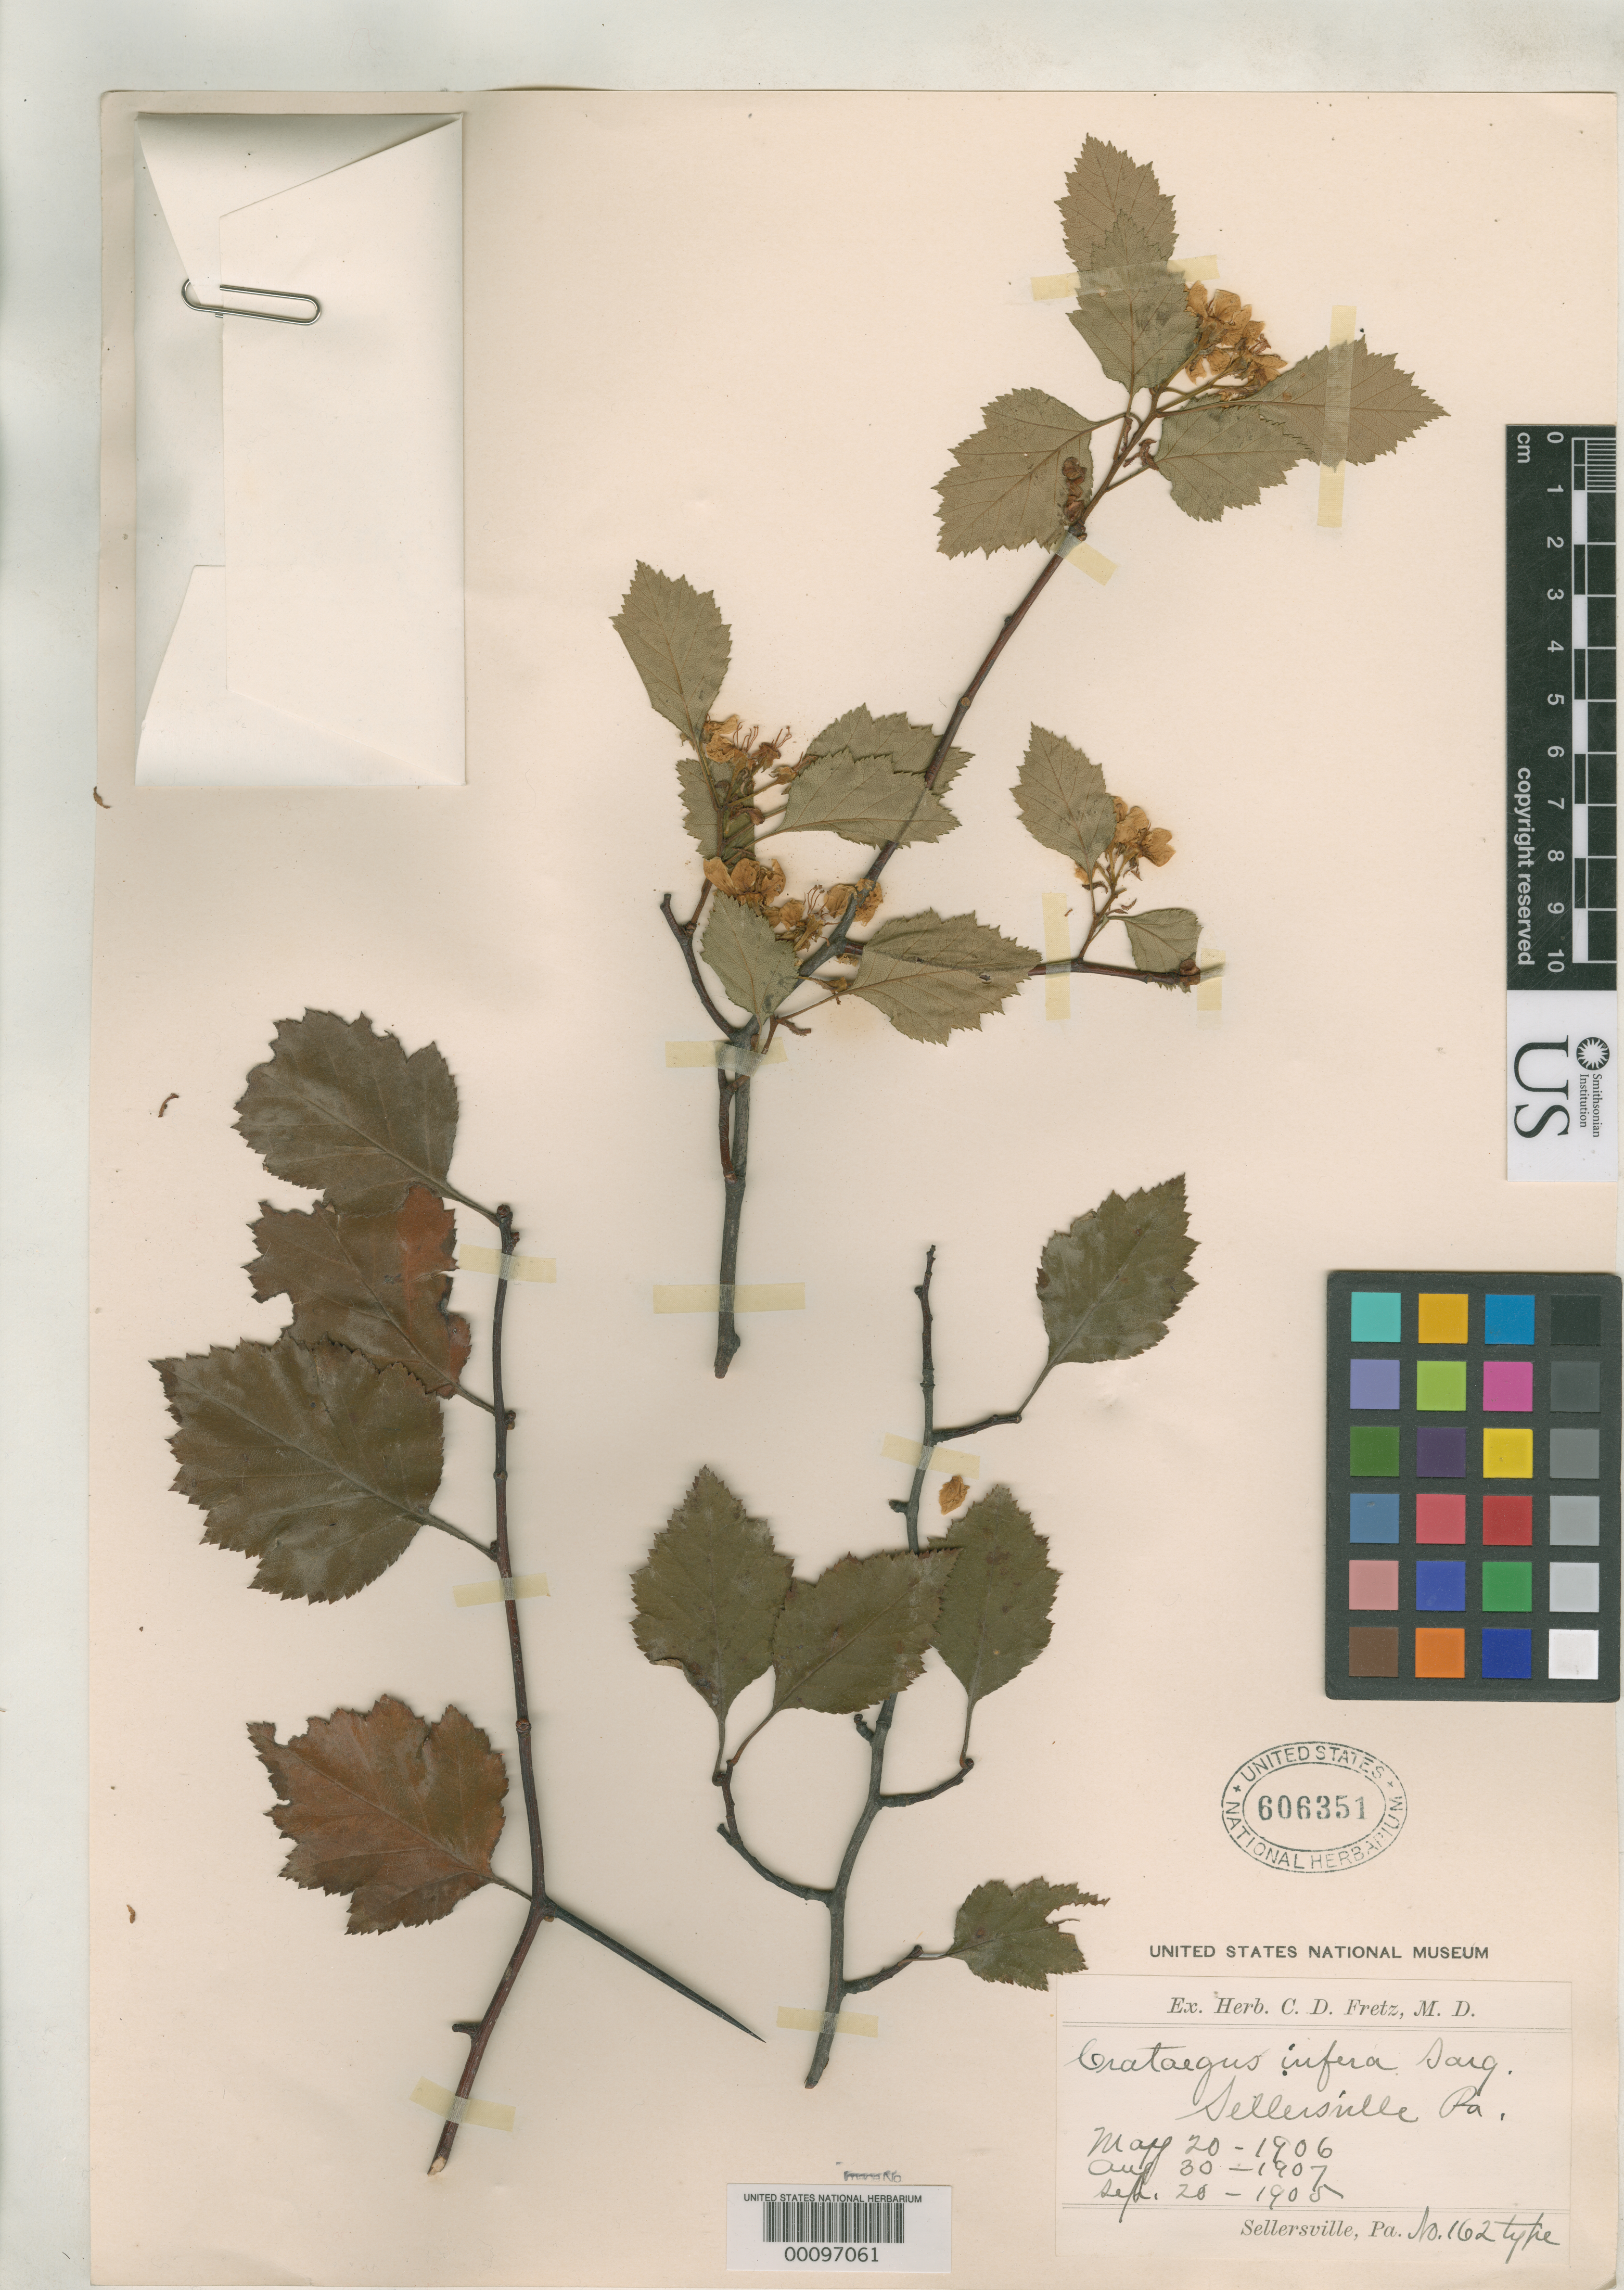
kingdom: Plantae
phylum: Tracheophyta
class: Magnoliopsida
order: Rosales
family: Rosaceae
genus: Crataegus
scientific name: Crataegus infera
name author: Sarg.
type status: Isotype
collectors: C. D. Fretz & C. S. Sargent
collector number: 162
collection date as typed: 20 Sep 1905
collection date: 1905-09-20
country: United States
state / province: Pennsylvania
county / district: Bucks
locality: Near Sellersville.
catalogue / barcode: US 606351